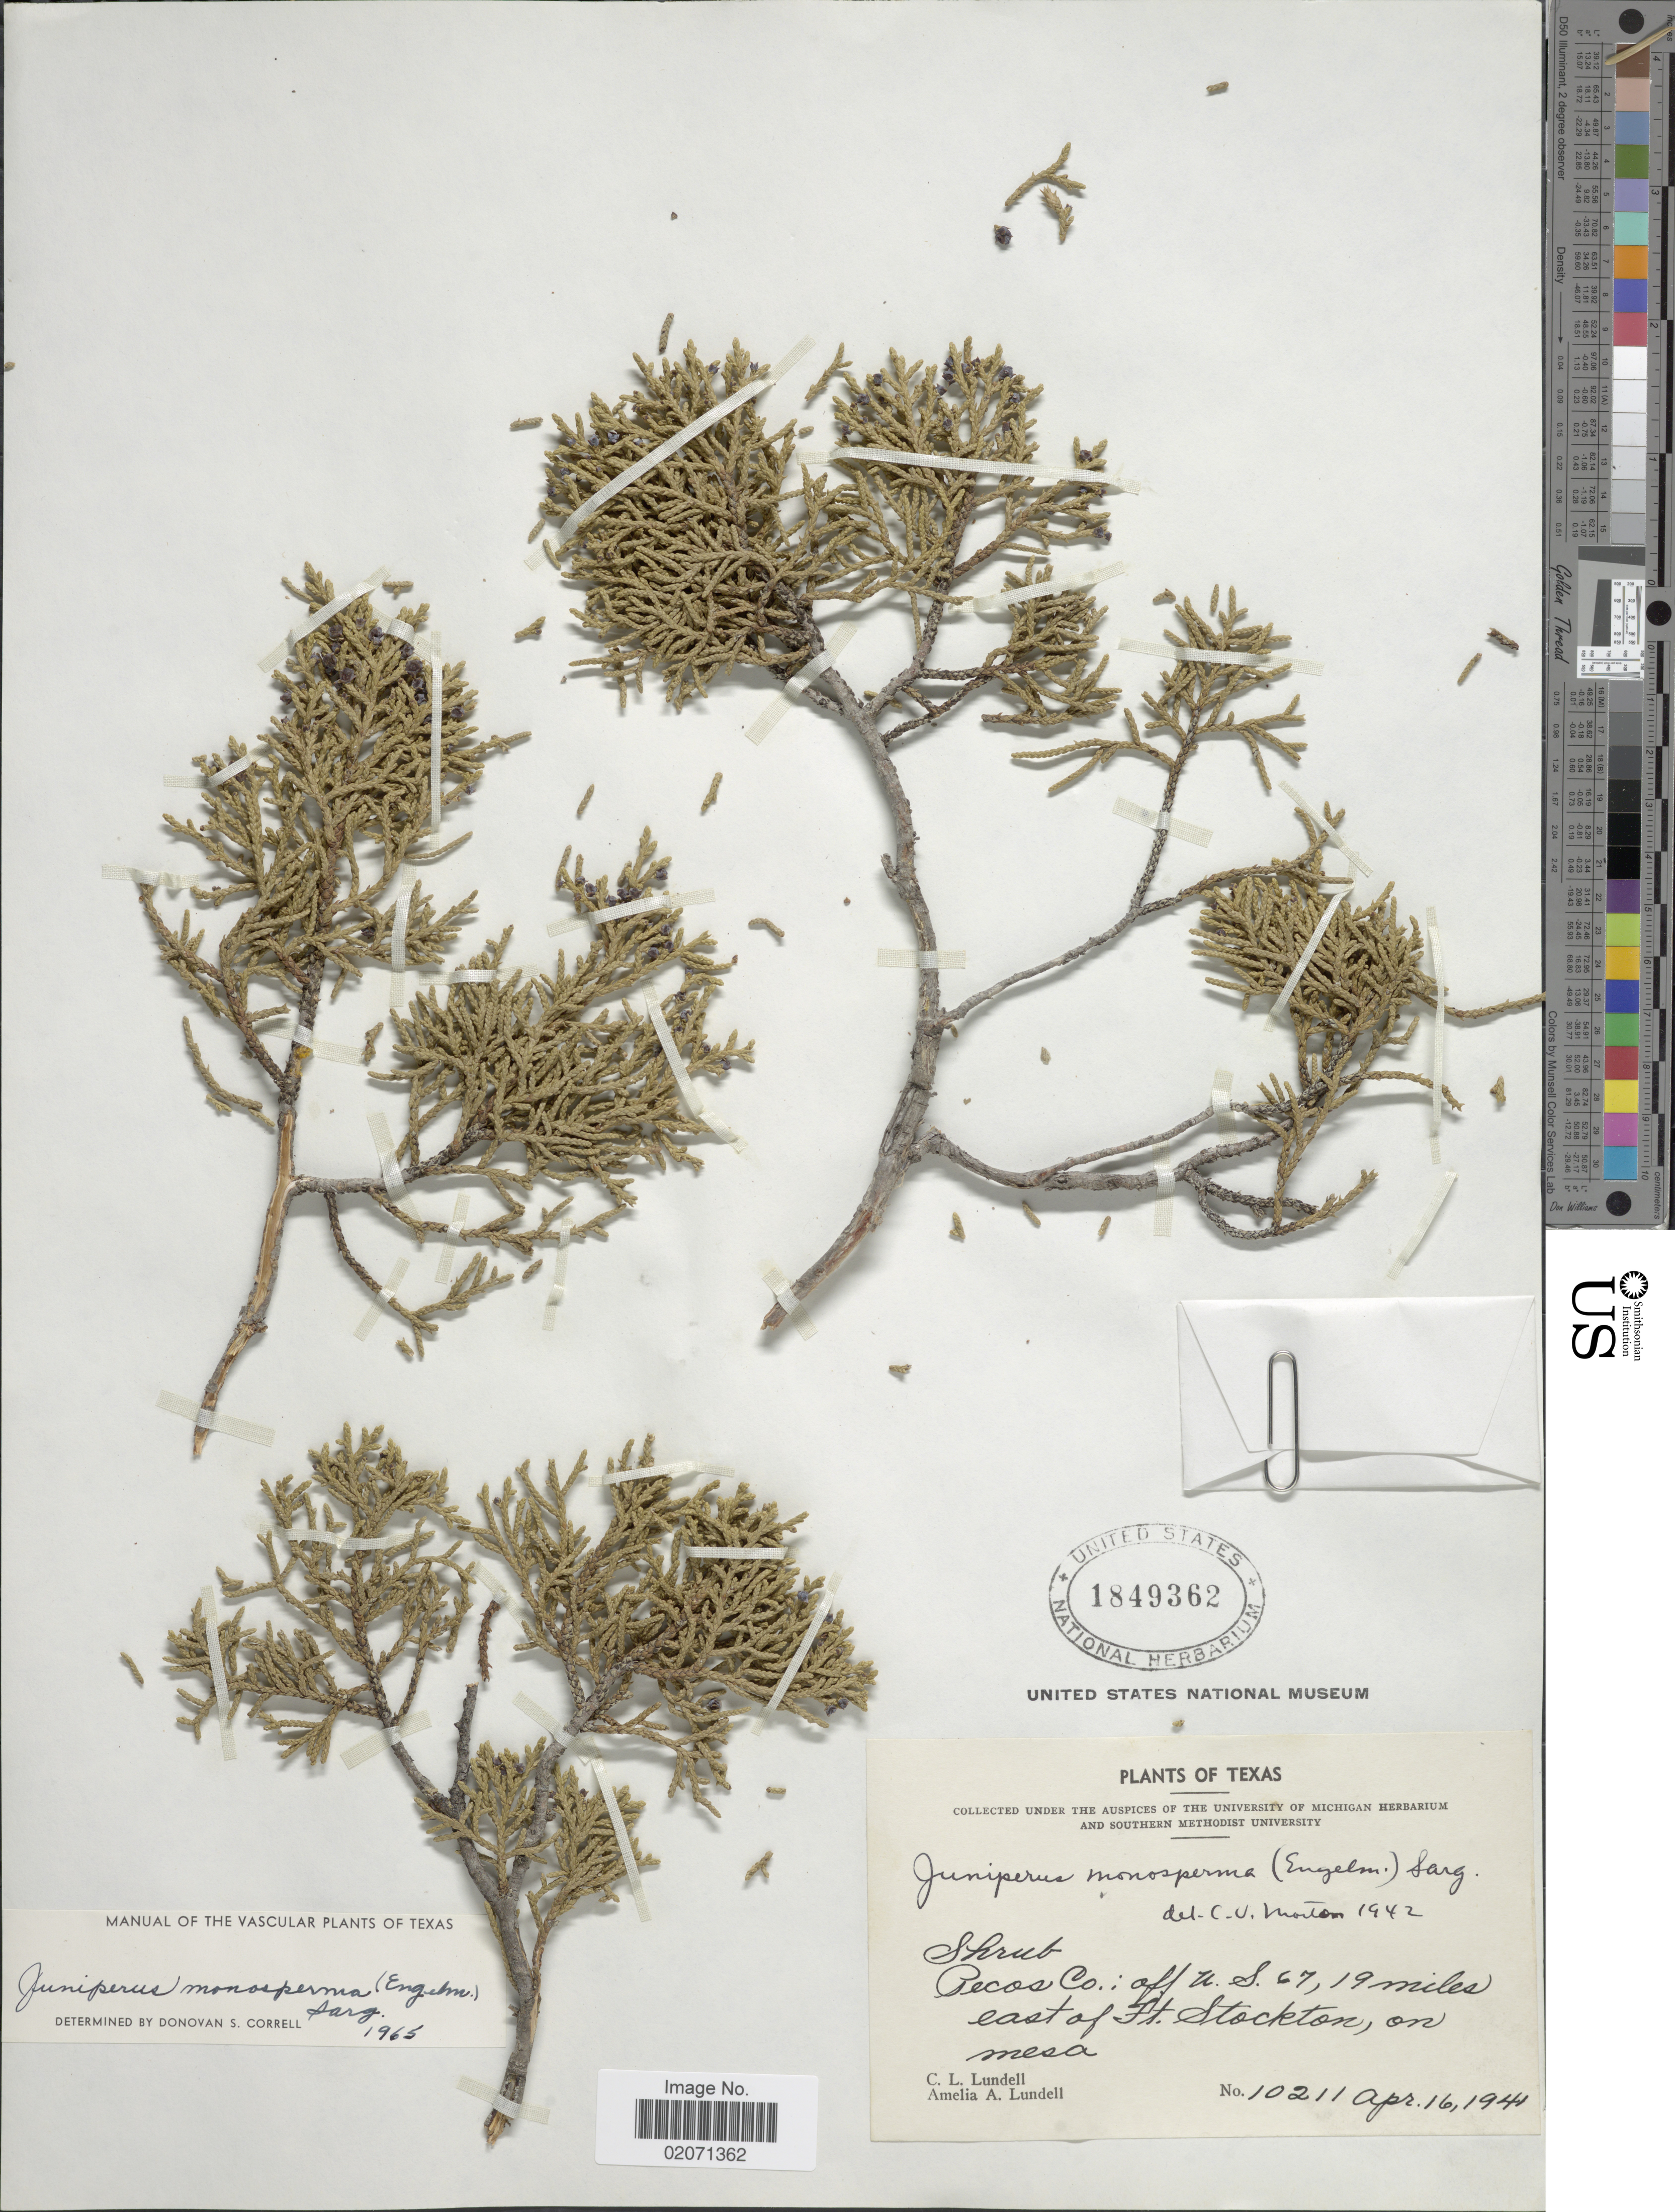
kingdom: Plantae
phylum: Tracheophyta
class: Pinopsida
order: Pinales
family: Cupressaceae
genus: Juniperus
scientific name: Juniperus monosperma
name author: (Engelm.) Sarg.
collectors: C. L. Lundell & A. A. Lundell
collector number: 10211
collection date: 1941-04-16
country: United States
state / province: Texas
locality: Pecos Co.: off U.S. 67, 19 miles east of Ft. Stockton, on mesa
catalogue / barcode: US 1849362